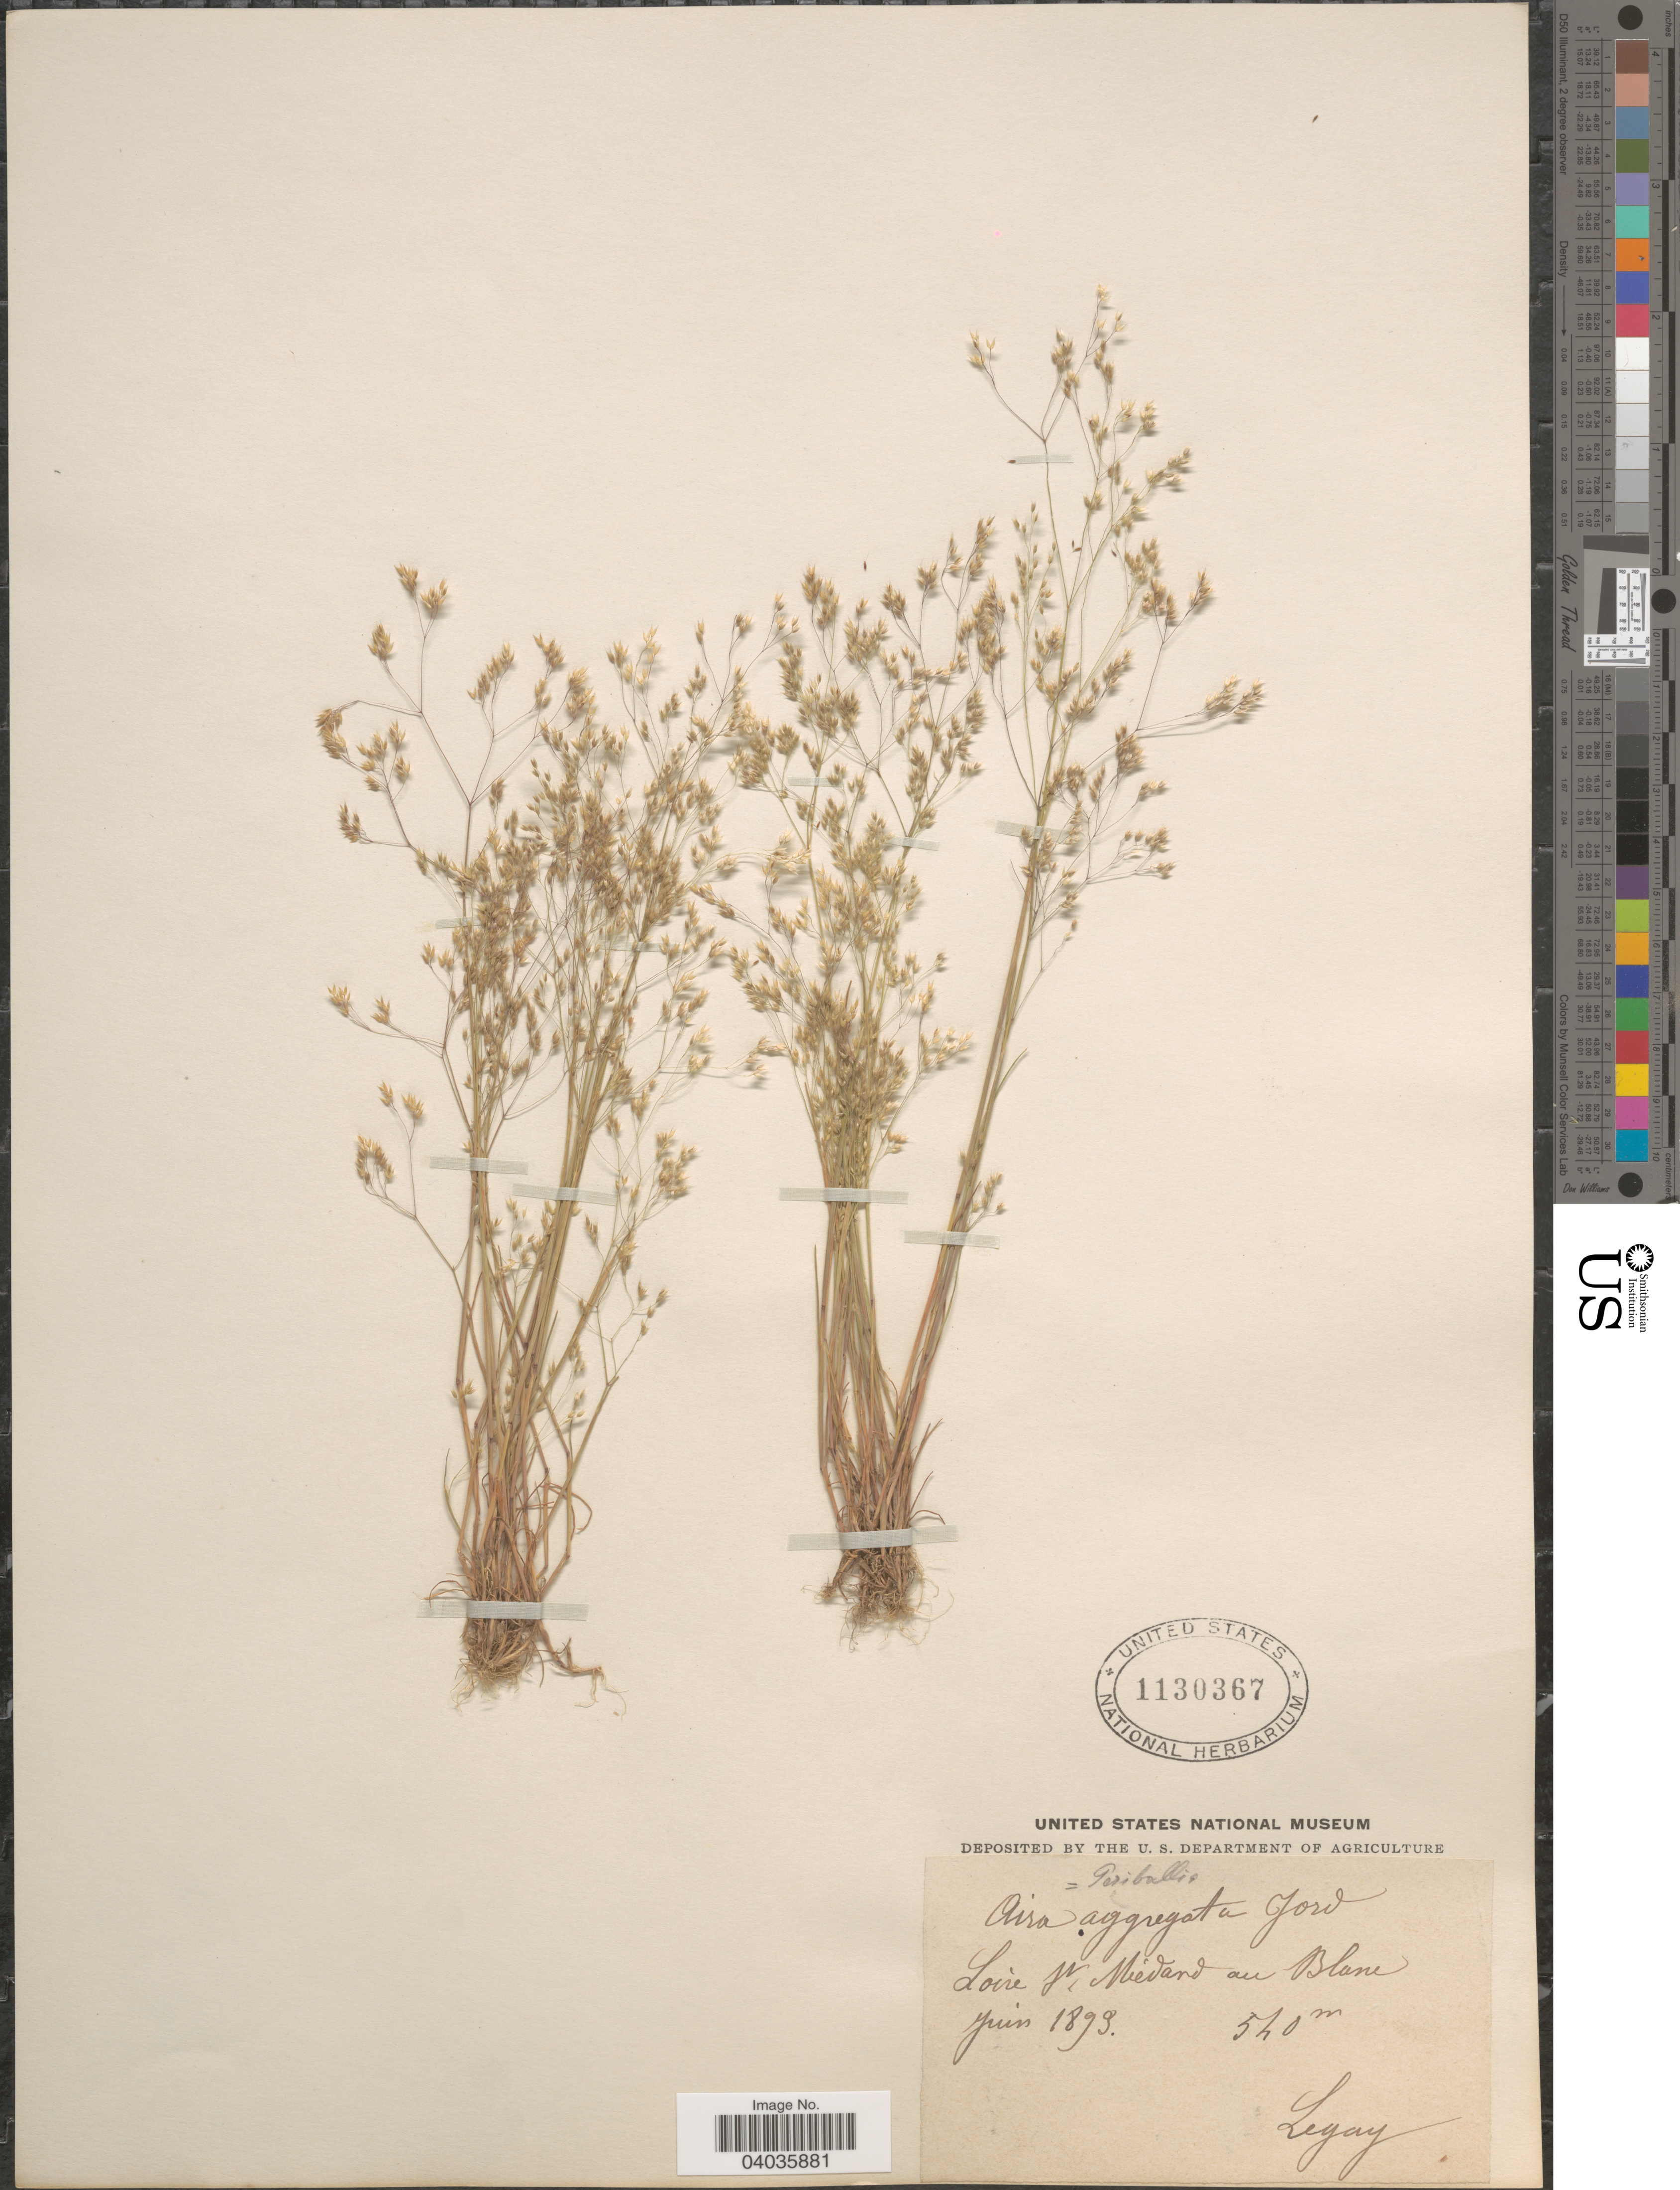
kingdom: Plantae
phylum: Tracheophyta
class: Liliopsida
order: Poales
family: Poaceae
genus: Aira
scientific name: Aira caryophyllea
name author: L.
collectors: Legay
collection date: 1893-06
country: France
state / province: Pays de la Loire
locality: Loire St. Miedard an Blane.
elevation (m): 540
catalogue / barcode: US 1130367